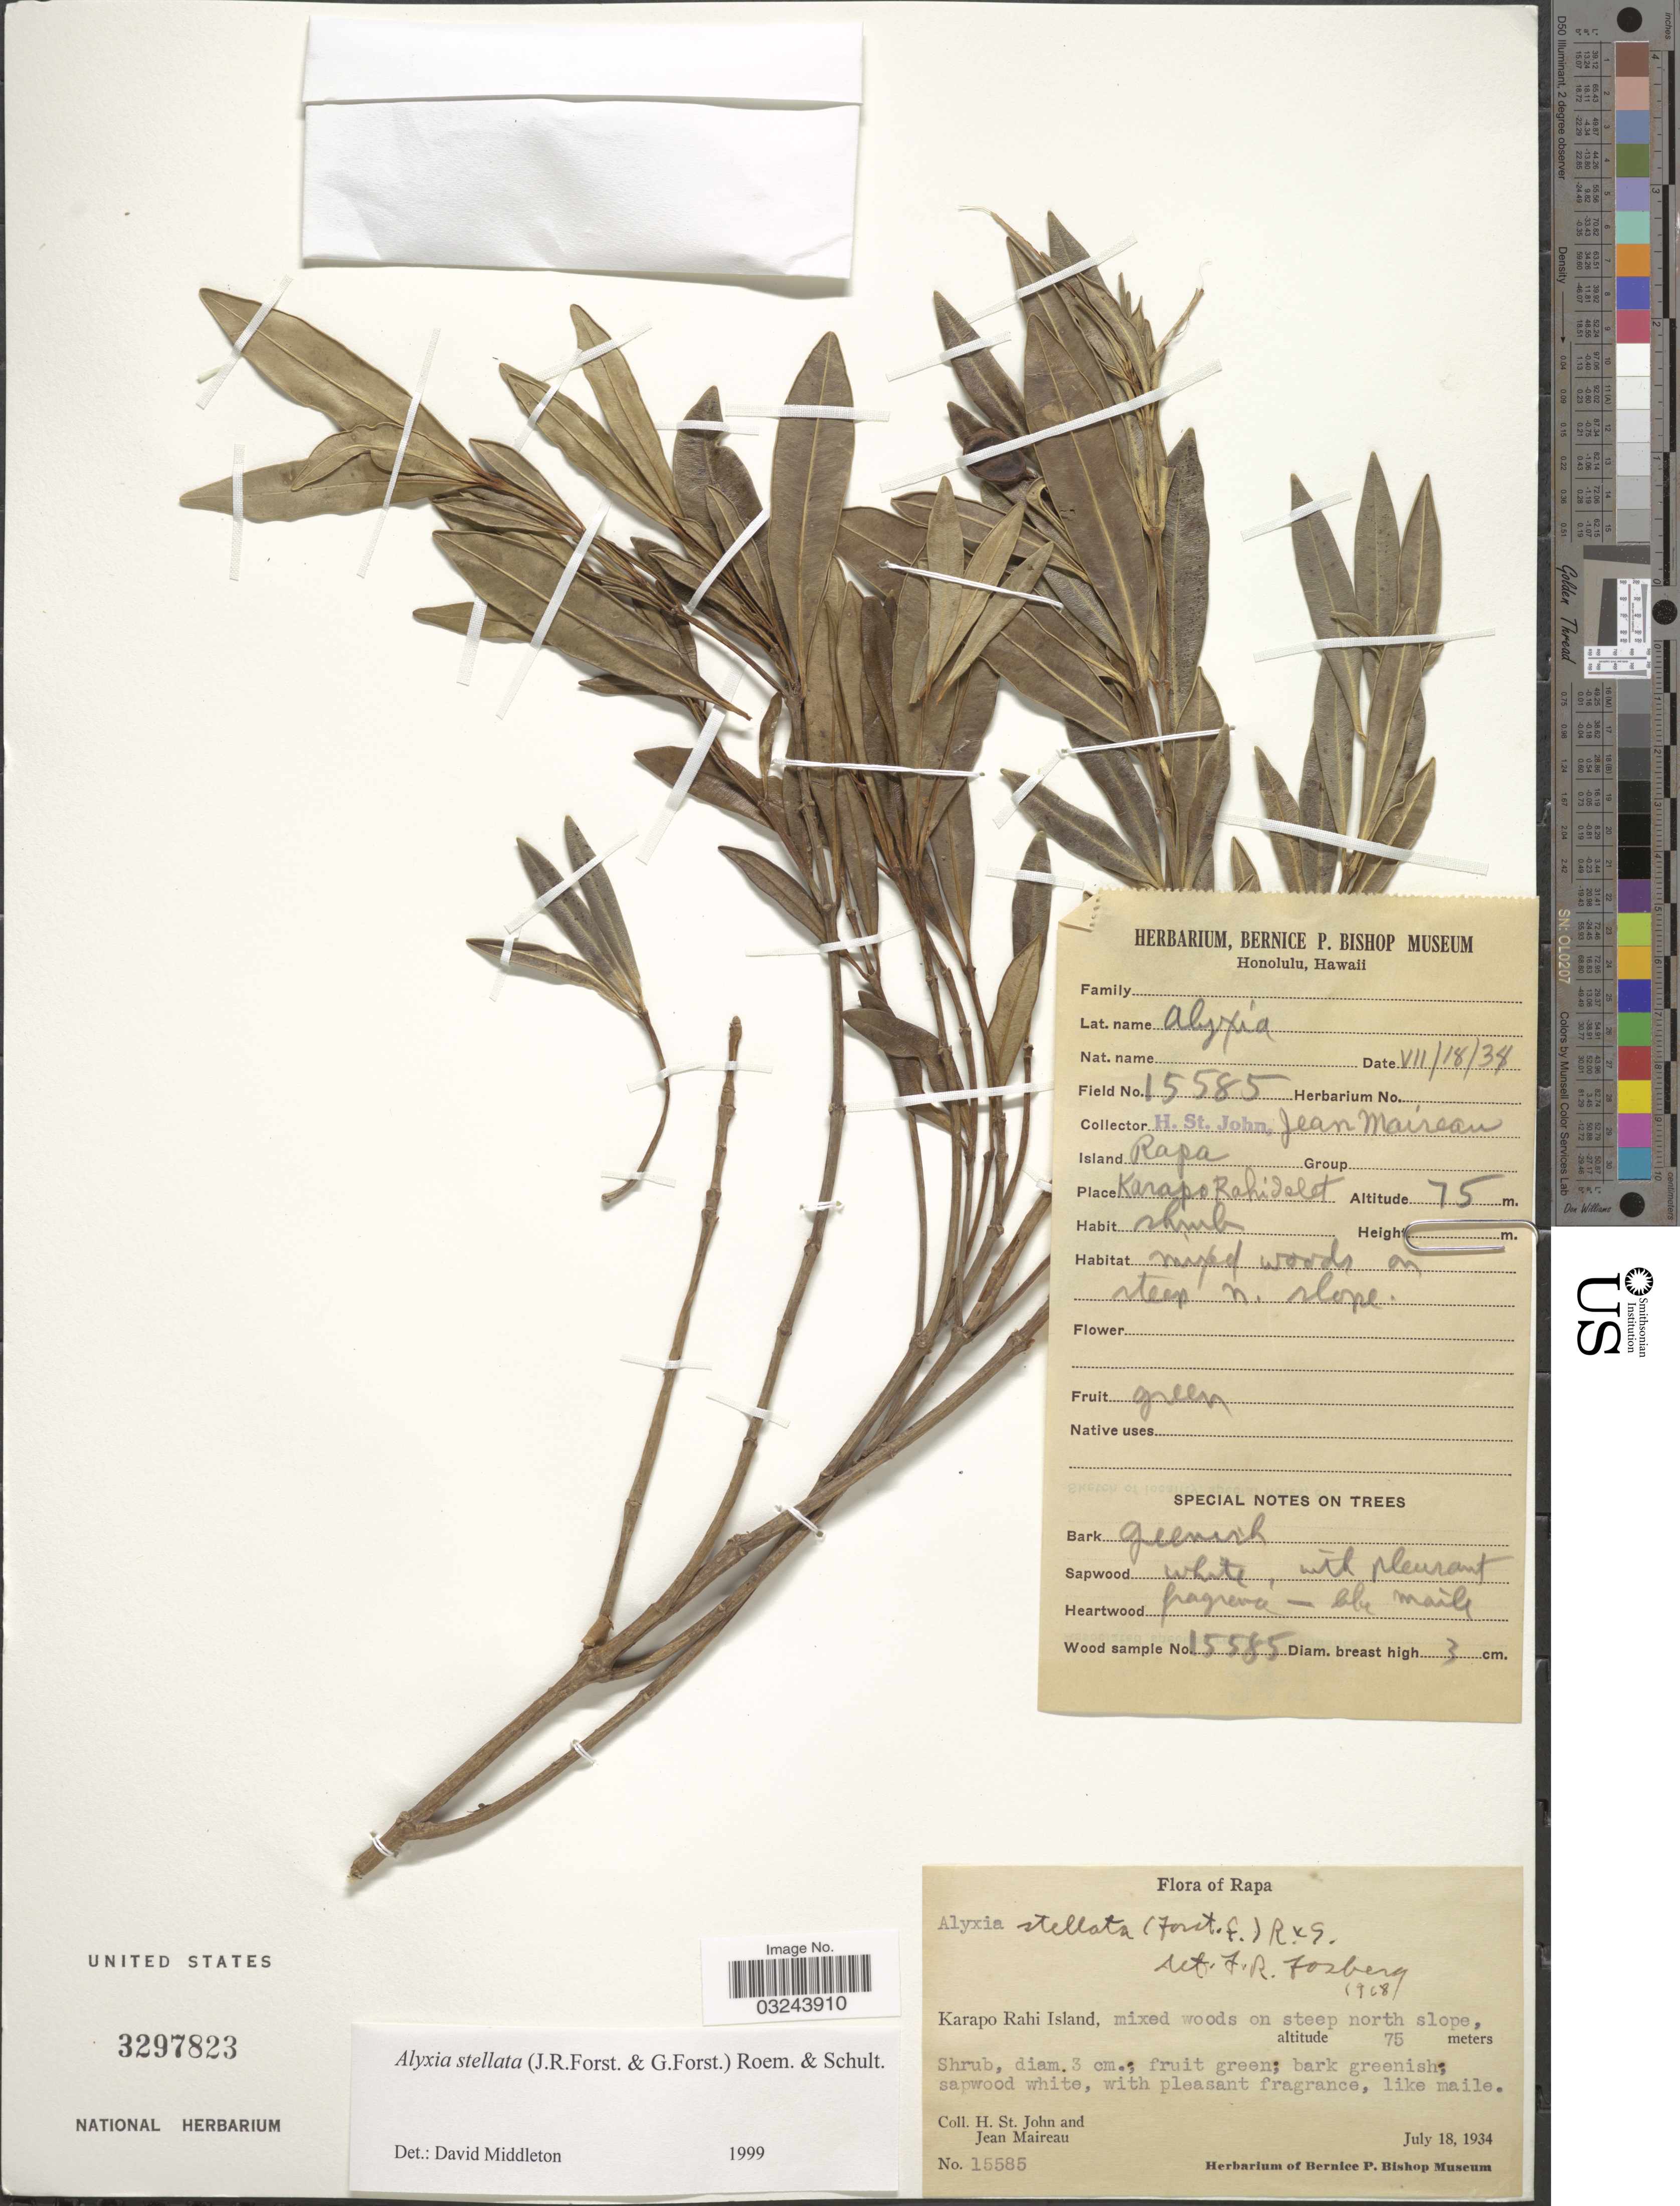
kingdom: Plantae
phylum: Tracheophyta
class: Magnoliopsida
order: Gentianales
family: Apocynaceae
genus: Alyxia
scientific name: Alyxia stellata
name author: (J.R. Forst. & G. Forst.) Roem. & Schult.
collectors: H. St. John & J. Maireau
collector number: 15585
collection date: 1934-07-18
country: French Polynesia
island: Rapa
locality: Island Rapa. Karapo Rahi Island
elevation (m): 75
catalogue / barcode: US 3297823